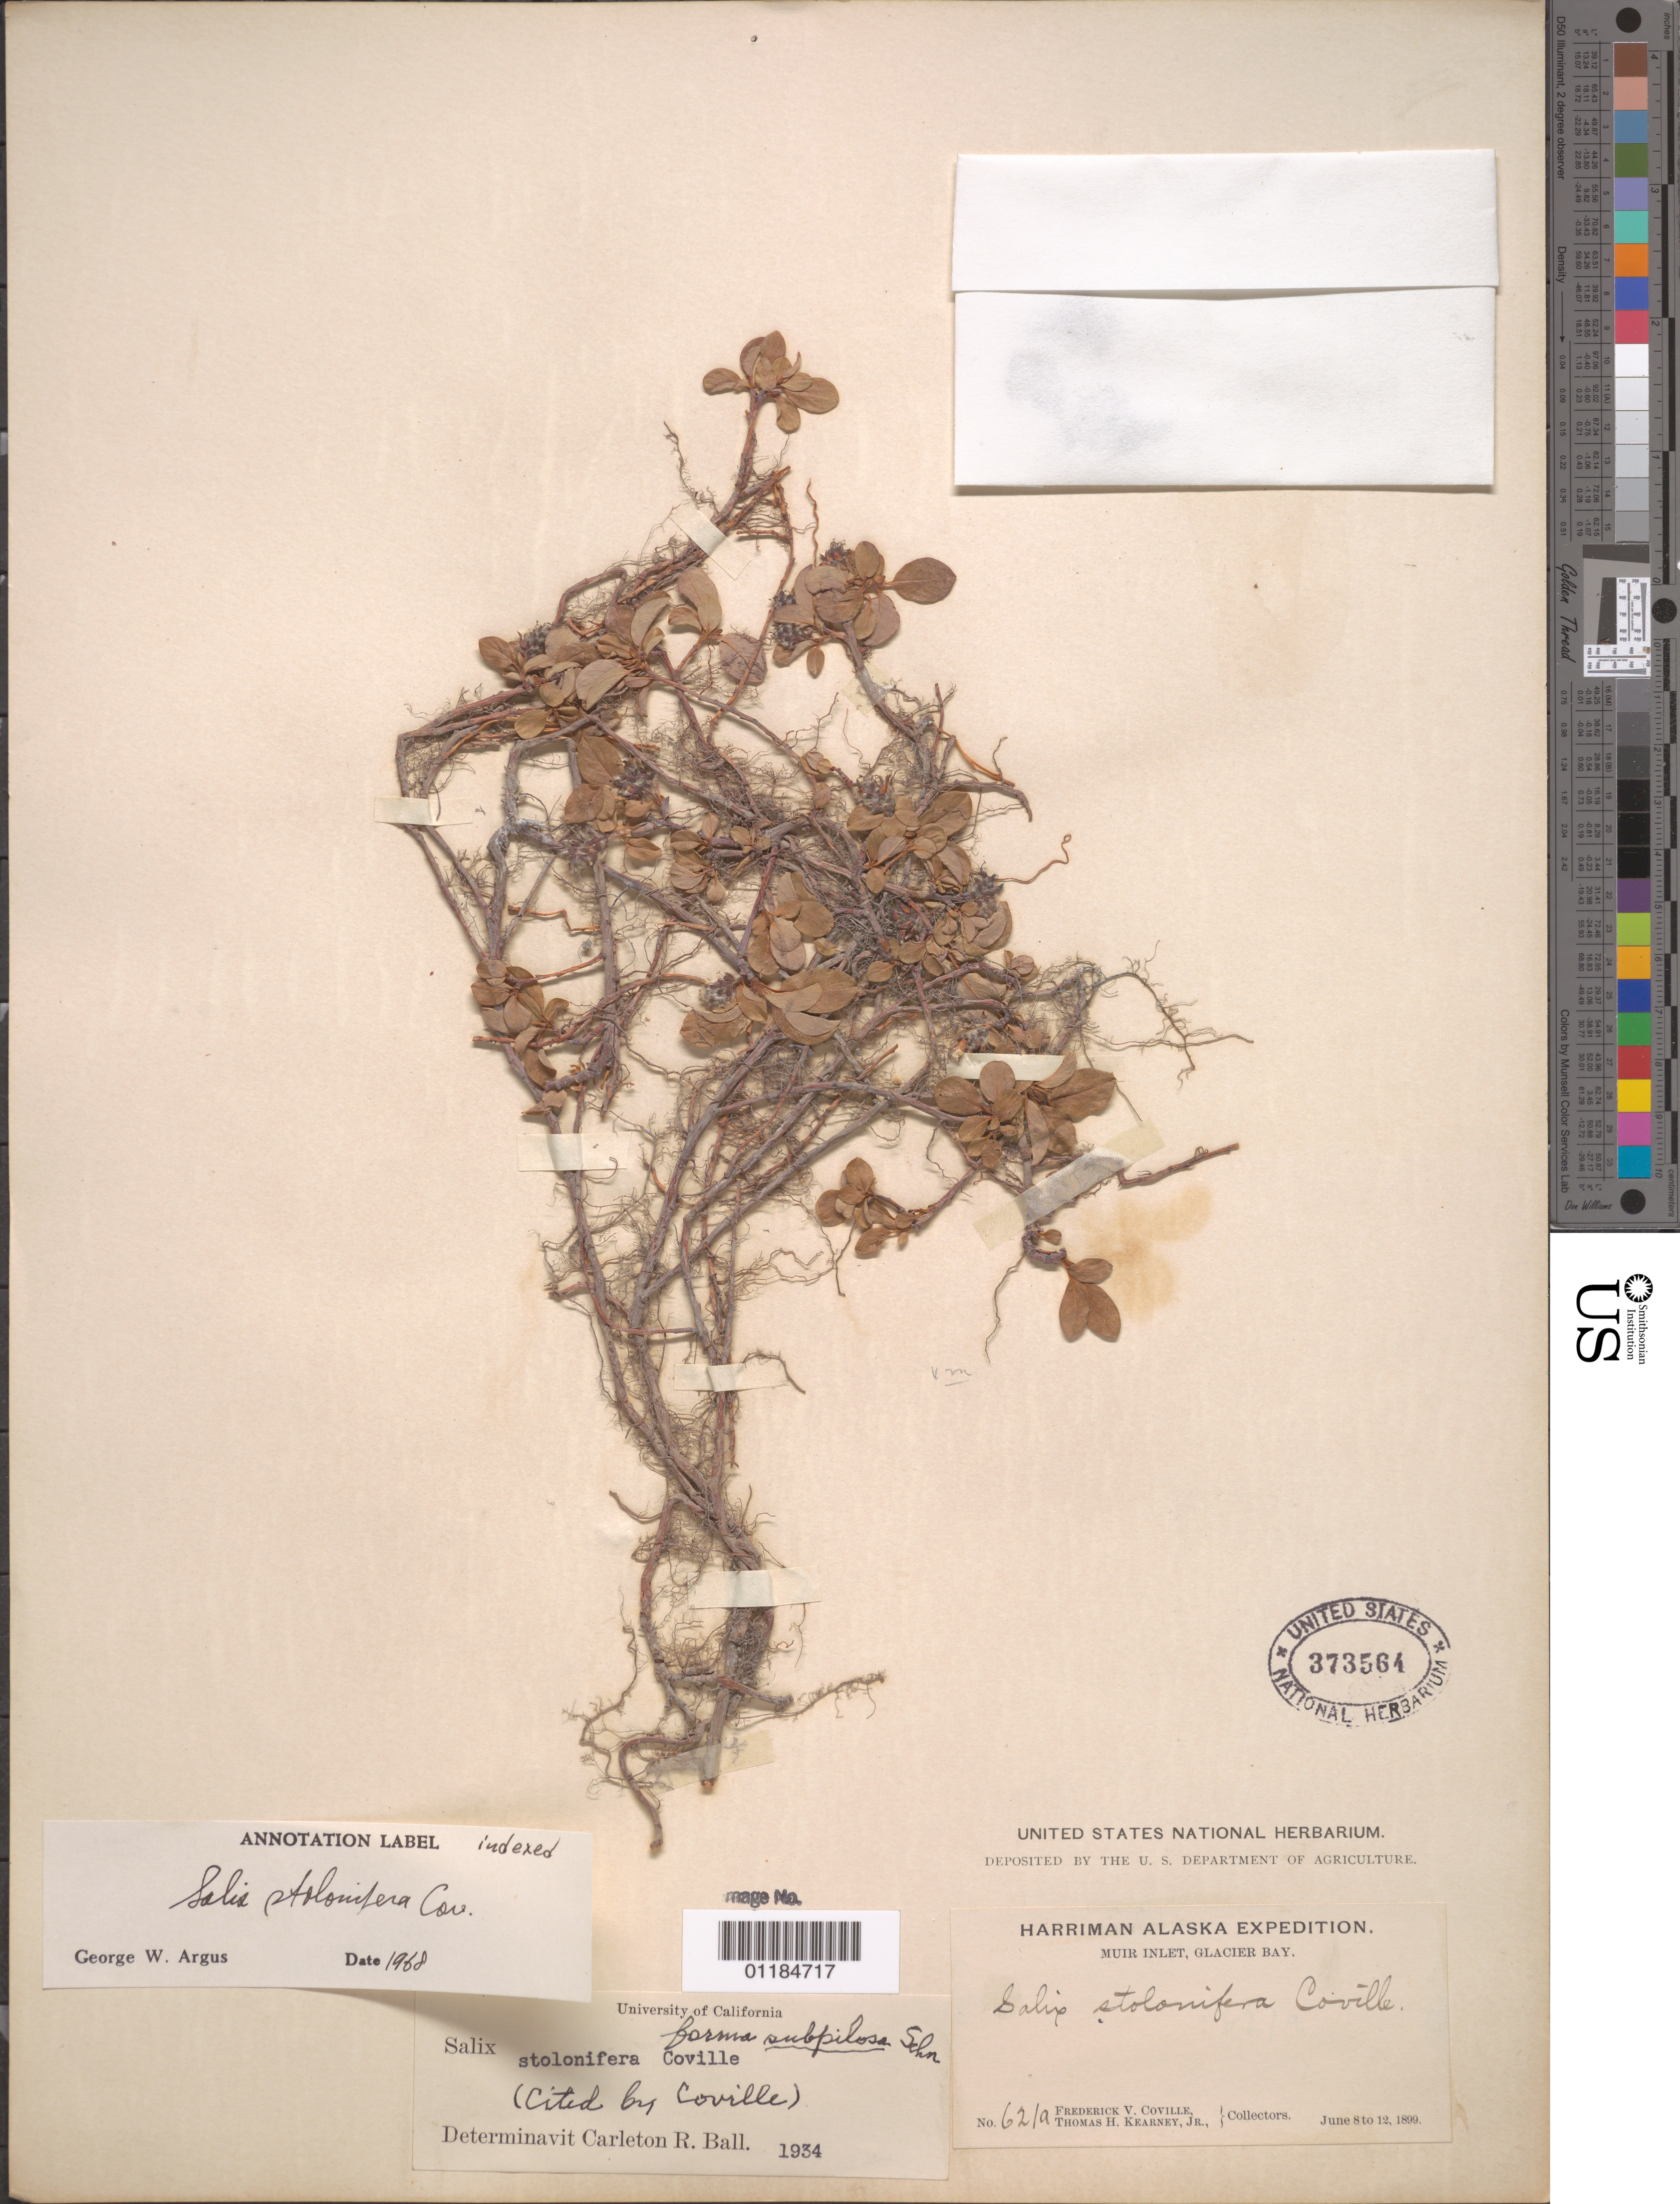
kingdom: Plantae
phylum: Tracheophyta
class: Magnoliopsida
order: Malpighiales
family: Salicaceae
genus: Salix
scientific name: Salix stolonifera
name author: Coville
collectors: F. V. Coville & T. H. Kearney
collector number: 621a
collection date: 1899-06-08/1899-06-12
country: United States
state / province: Alaska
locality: Muir Inlet, Glacier Bay.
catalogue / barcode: US 373564